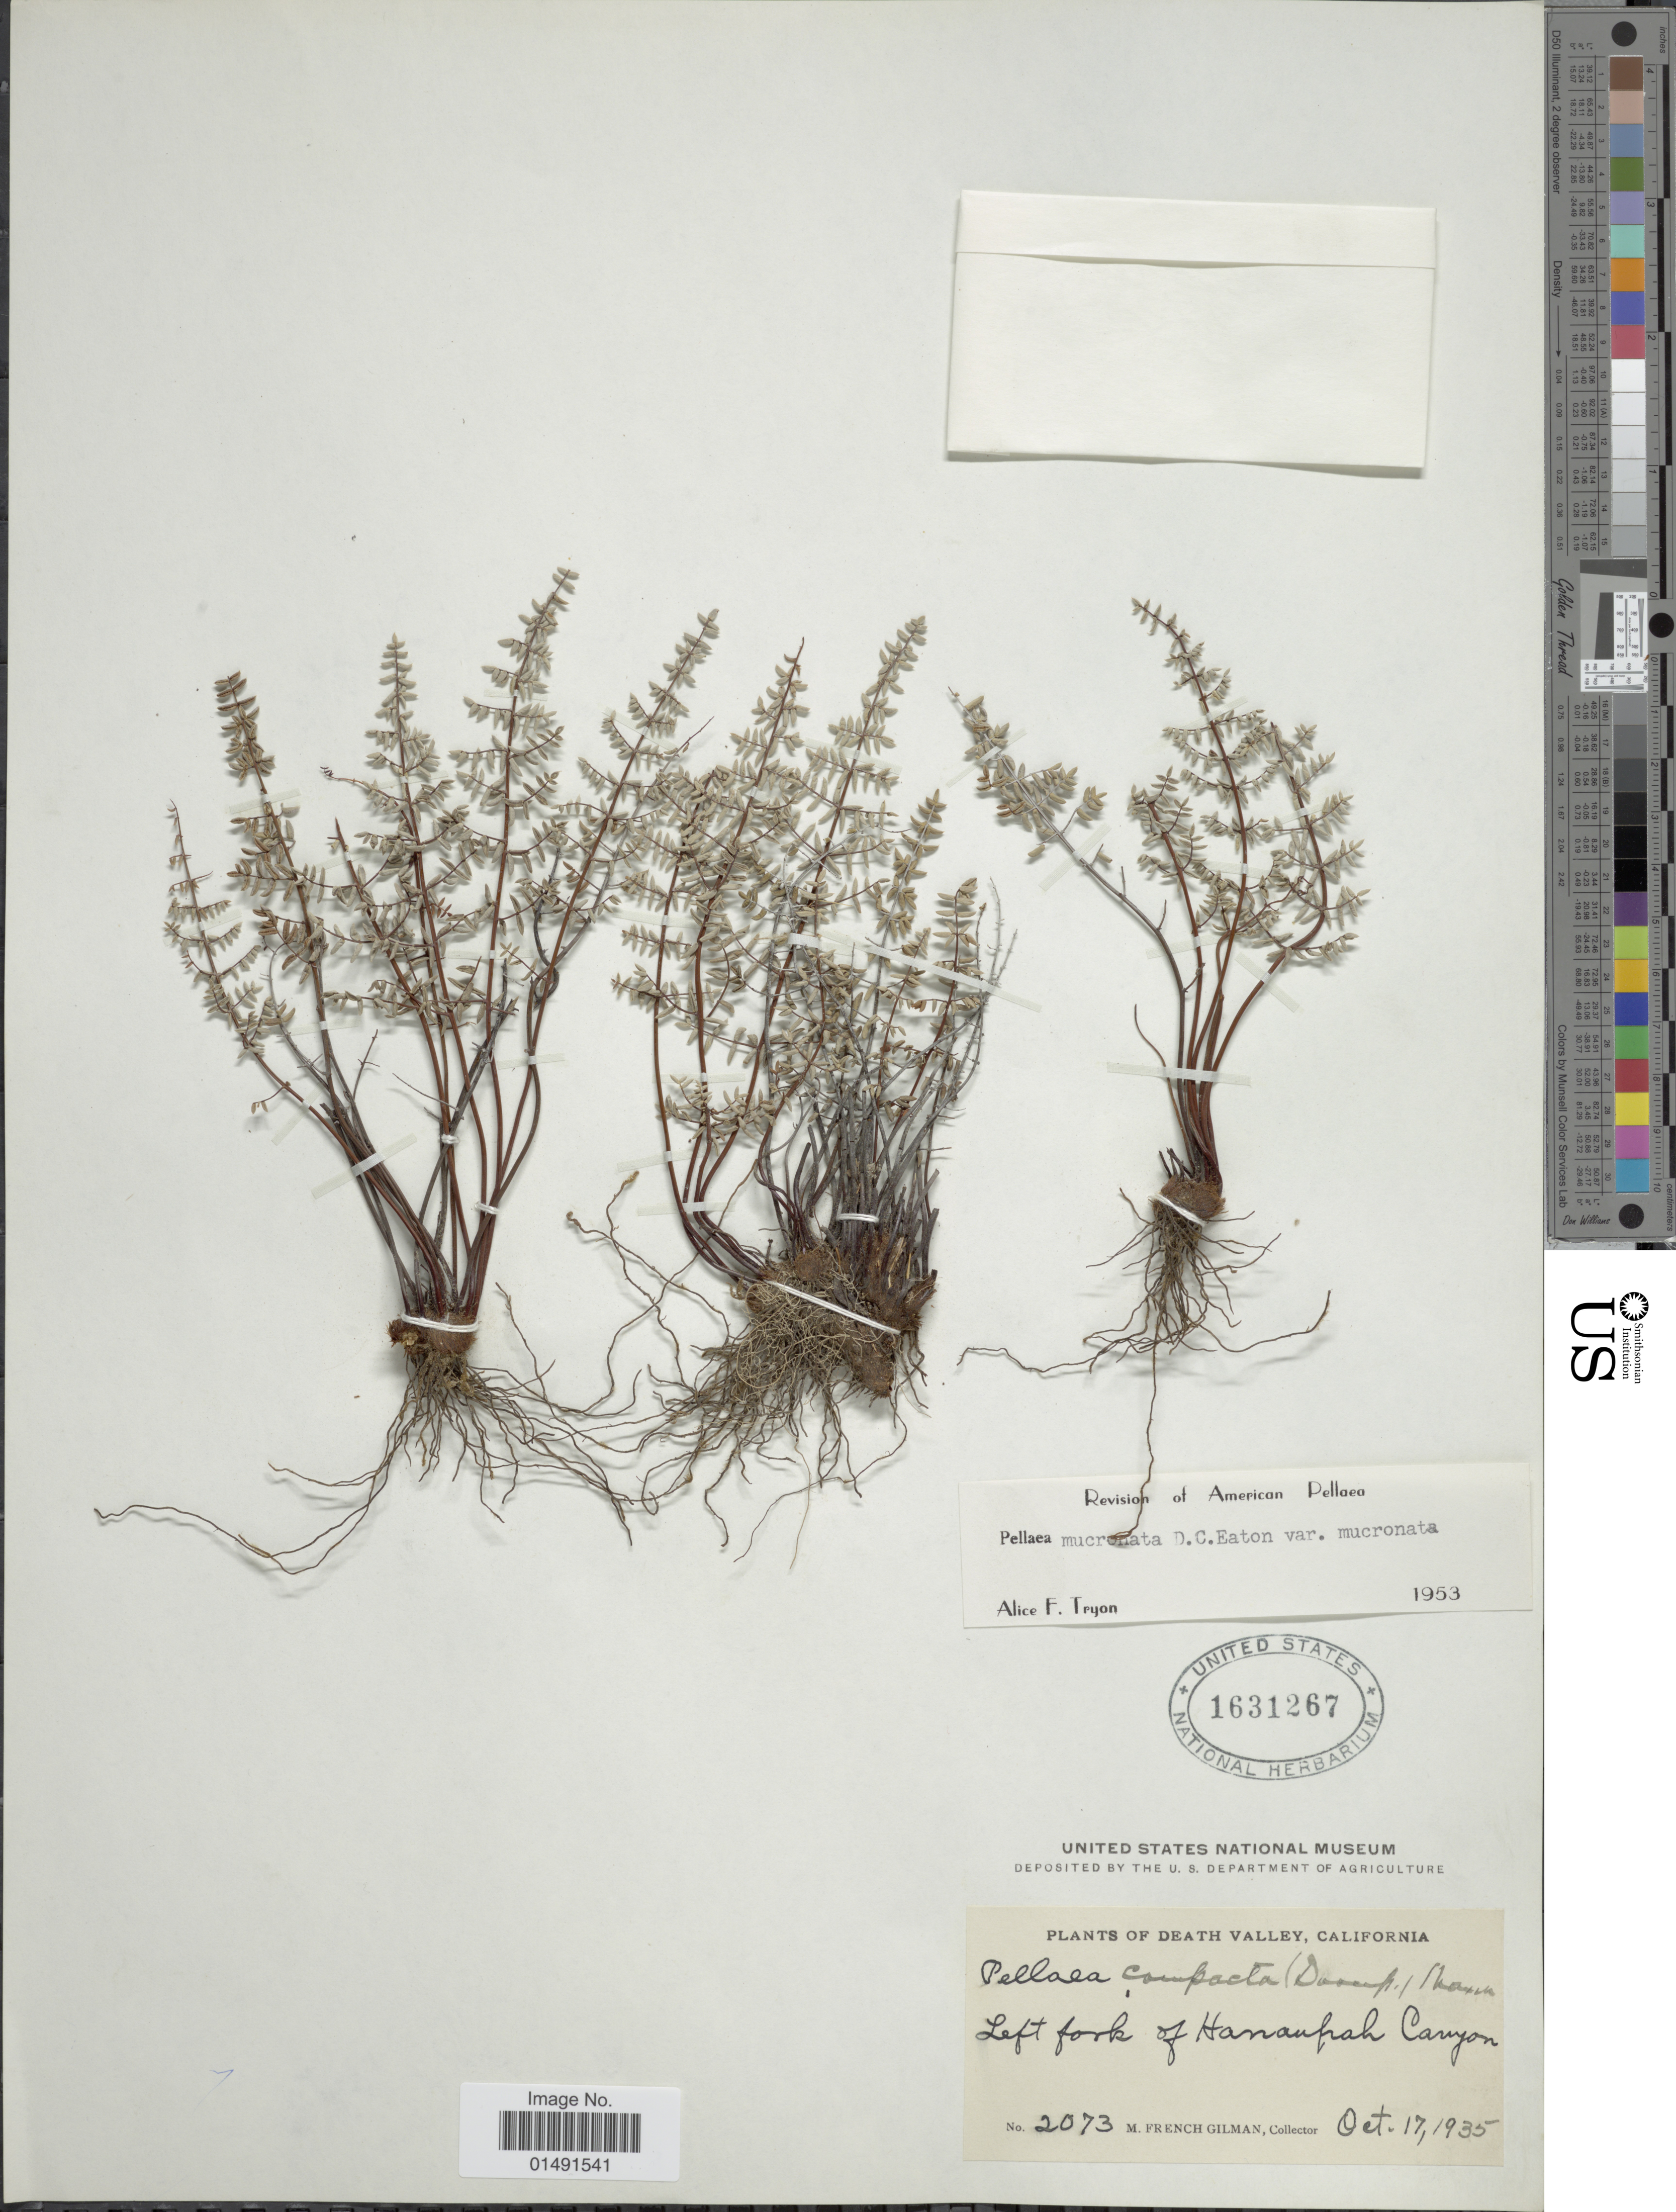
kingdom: Plantae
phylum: Tracheophyta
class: Polypodiopsida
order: Polypodiales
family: Pteridaceae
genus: Pellaea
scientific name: Pellaea mucronata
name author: (D.C. Eaton) D.C. Eaton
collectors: M. F. Gilman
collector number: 2073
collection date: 1935-10-17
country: United States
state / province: California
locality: Death Valley, Left fork of Hanaupah Canyon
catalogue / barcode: US 1631267